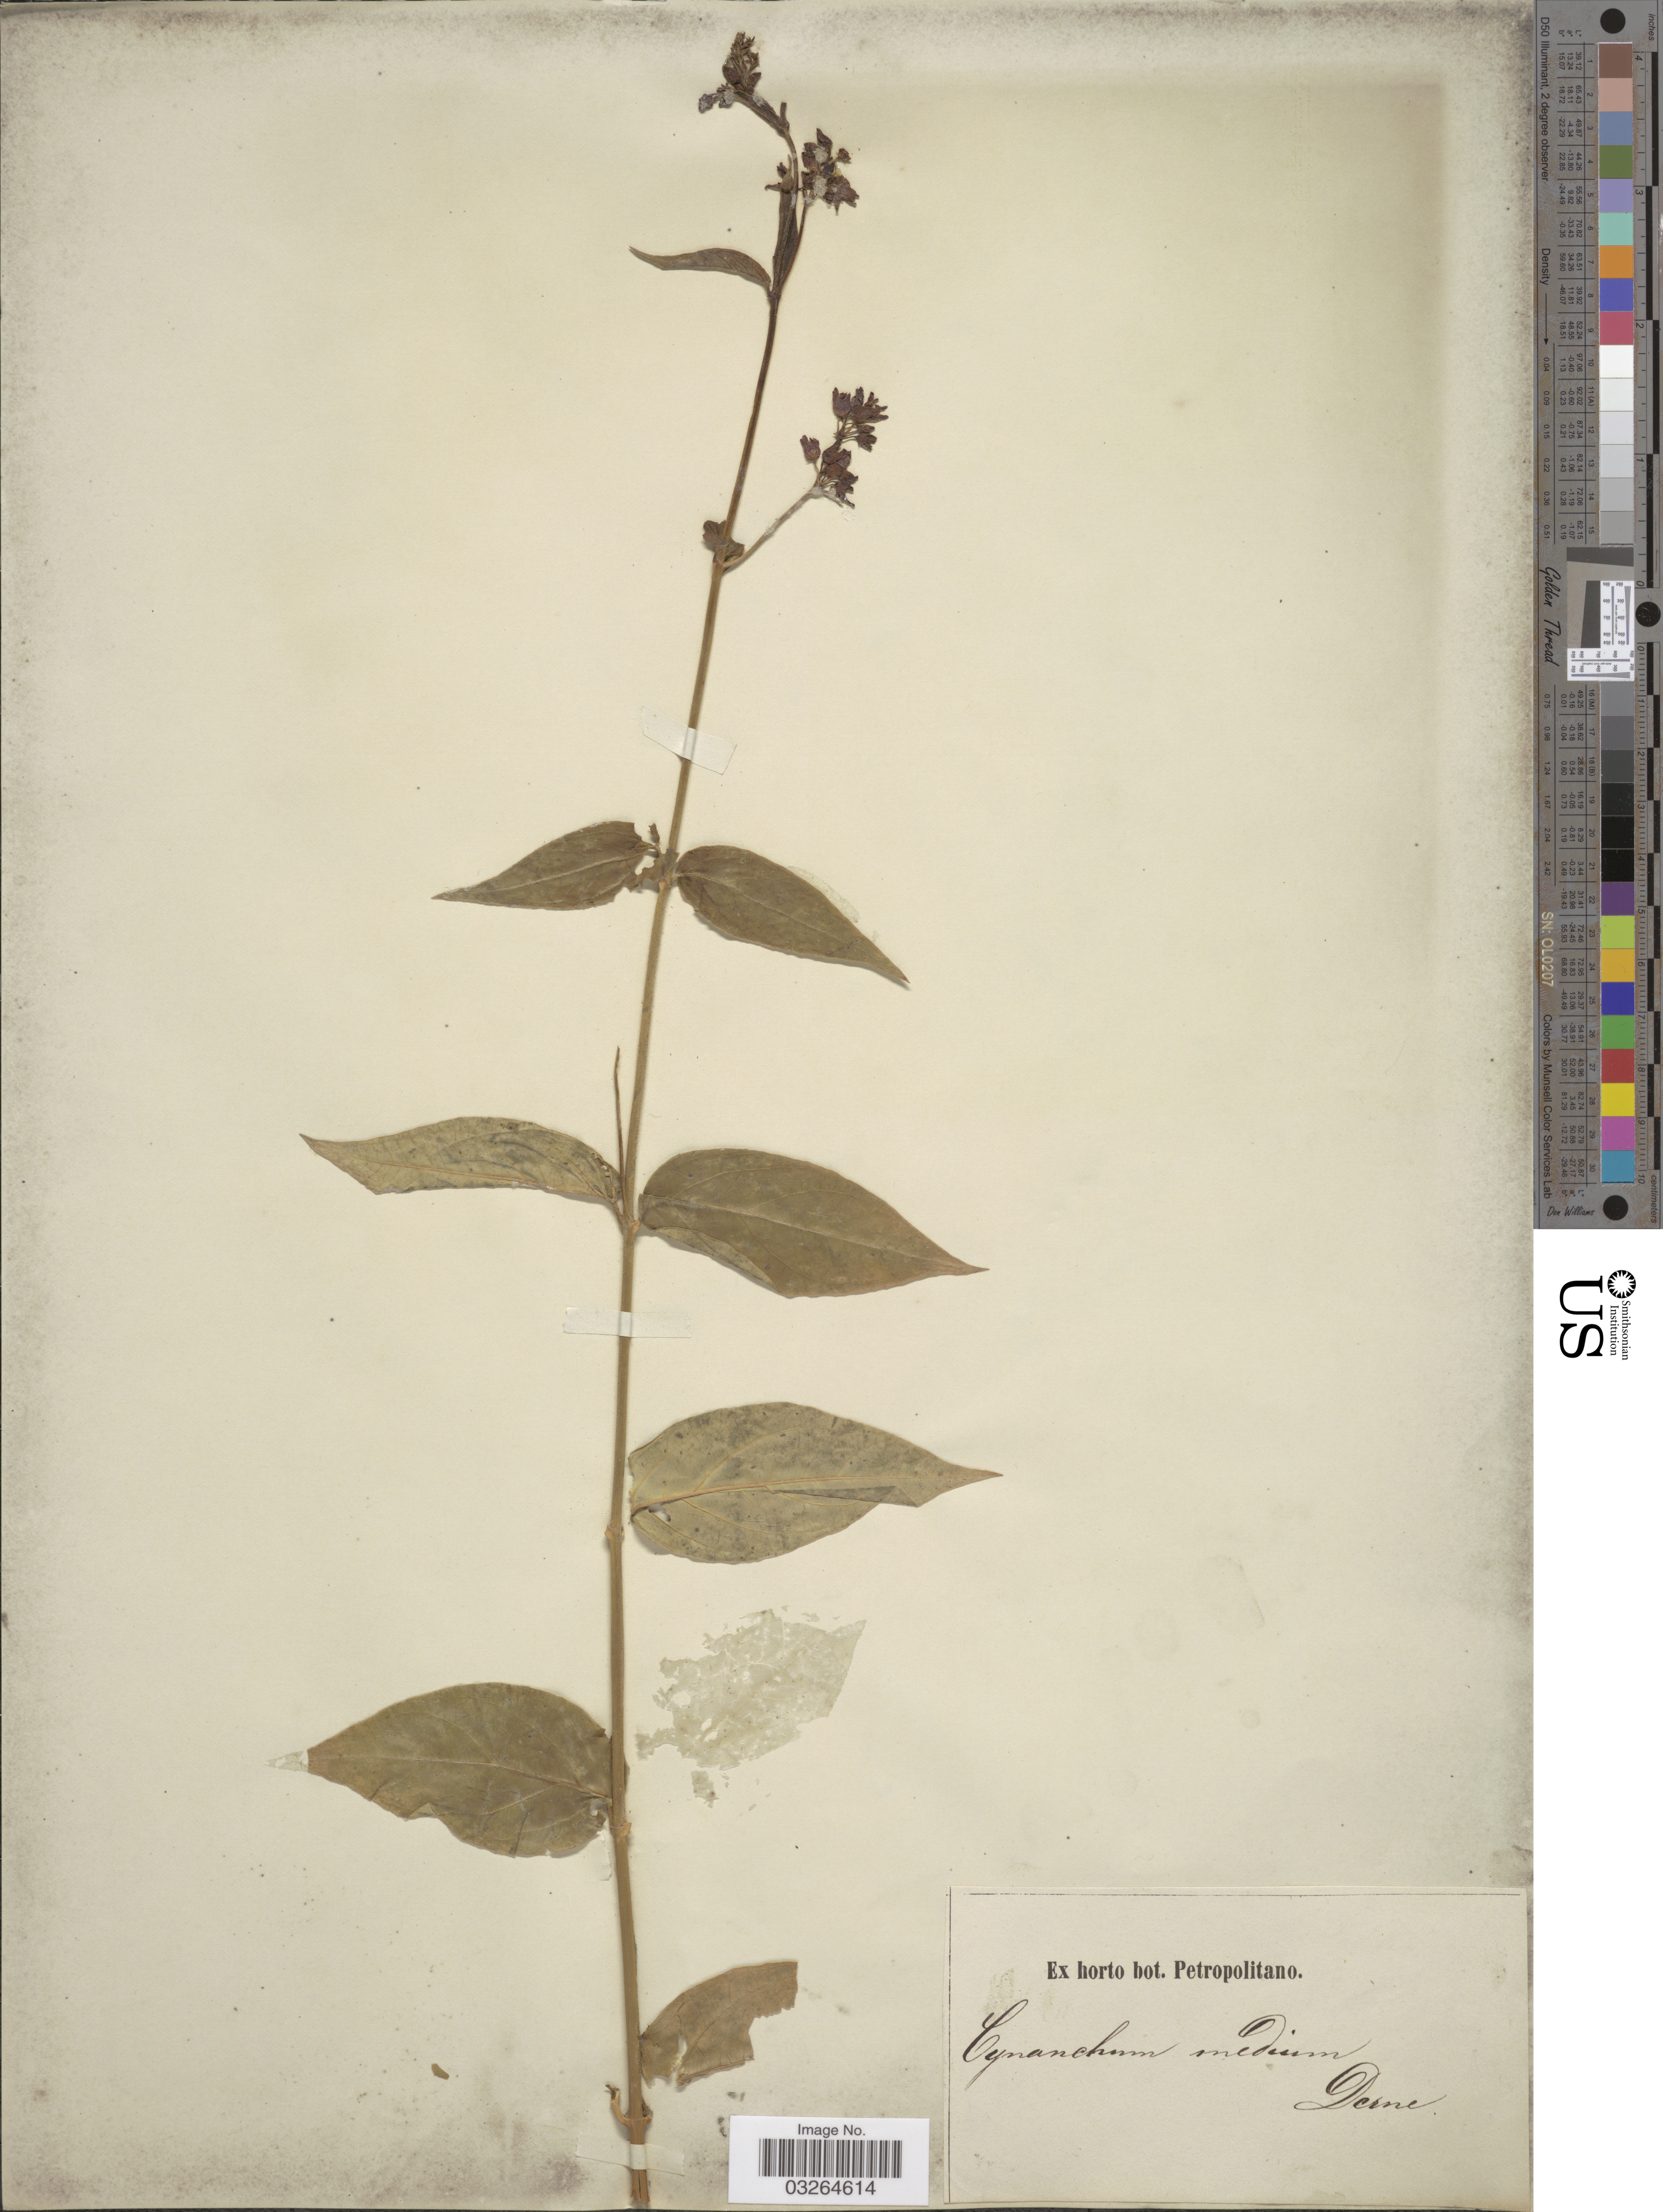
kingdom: Plantae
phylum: Tracheophyta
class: Magnoliopsida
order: Gentianales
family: Apocynaceae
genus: Cynanchum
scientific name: Cynanchum medium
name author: R. Br.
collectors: ex Horto Bot. Petropolitano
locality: Derne. [unsure placement]